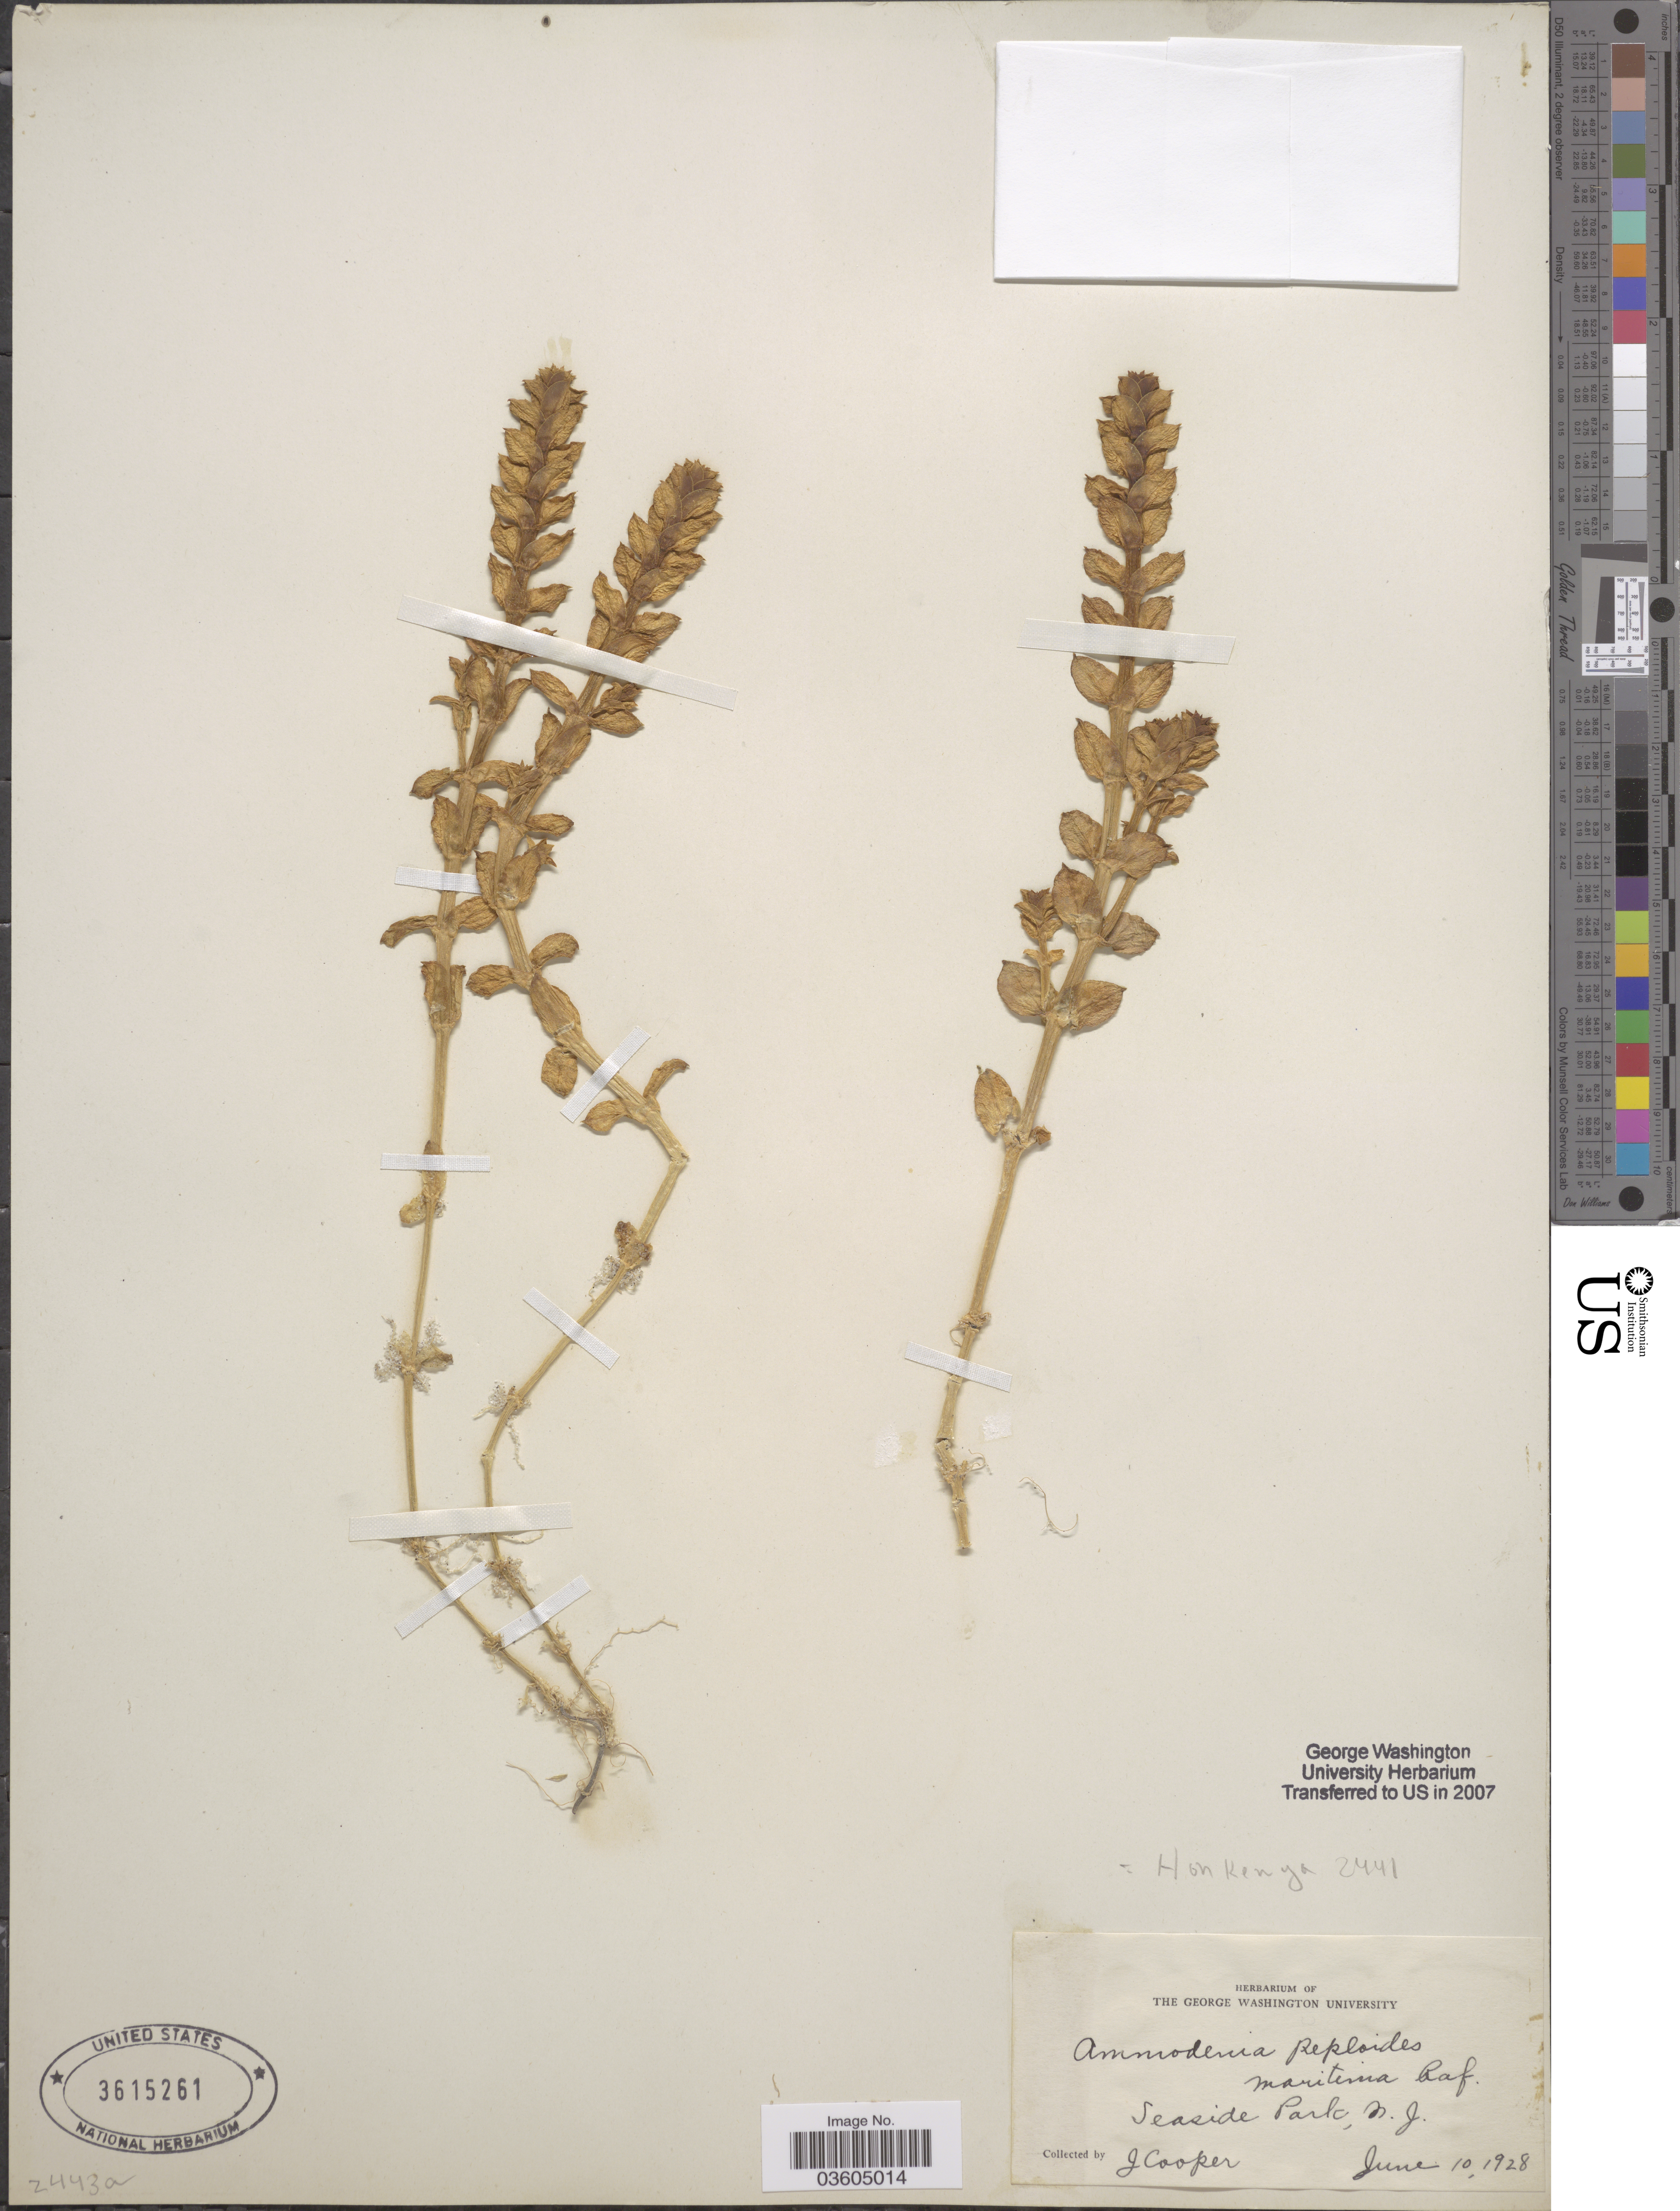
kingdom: Plantae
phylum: Tracheophyta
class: Magnoliopsida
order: Caryophyllales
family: Caryophyllaceae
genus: Honckenya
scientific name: Honckenya peploides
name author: (L.) Ehrh.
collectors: J. Cooper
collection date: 1928-06-10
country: United States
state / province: New Jersey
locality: Seaside Park, N. J.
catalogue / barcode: US 3615261